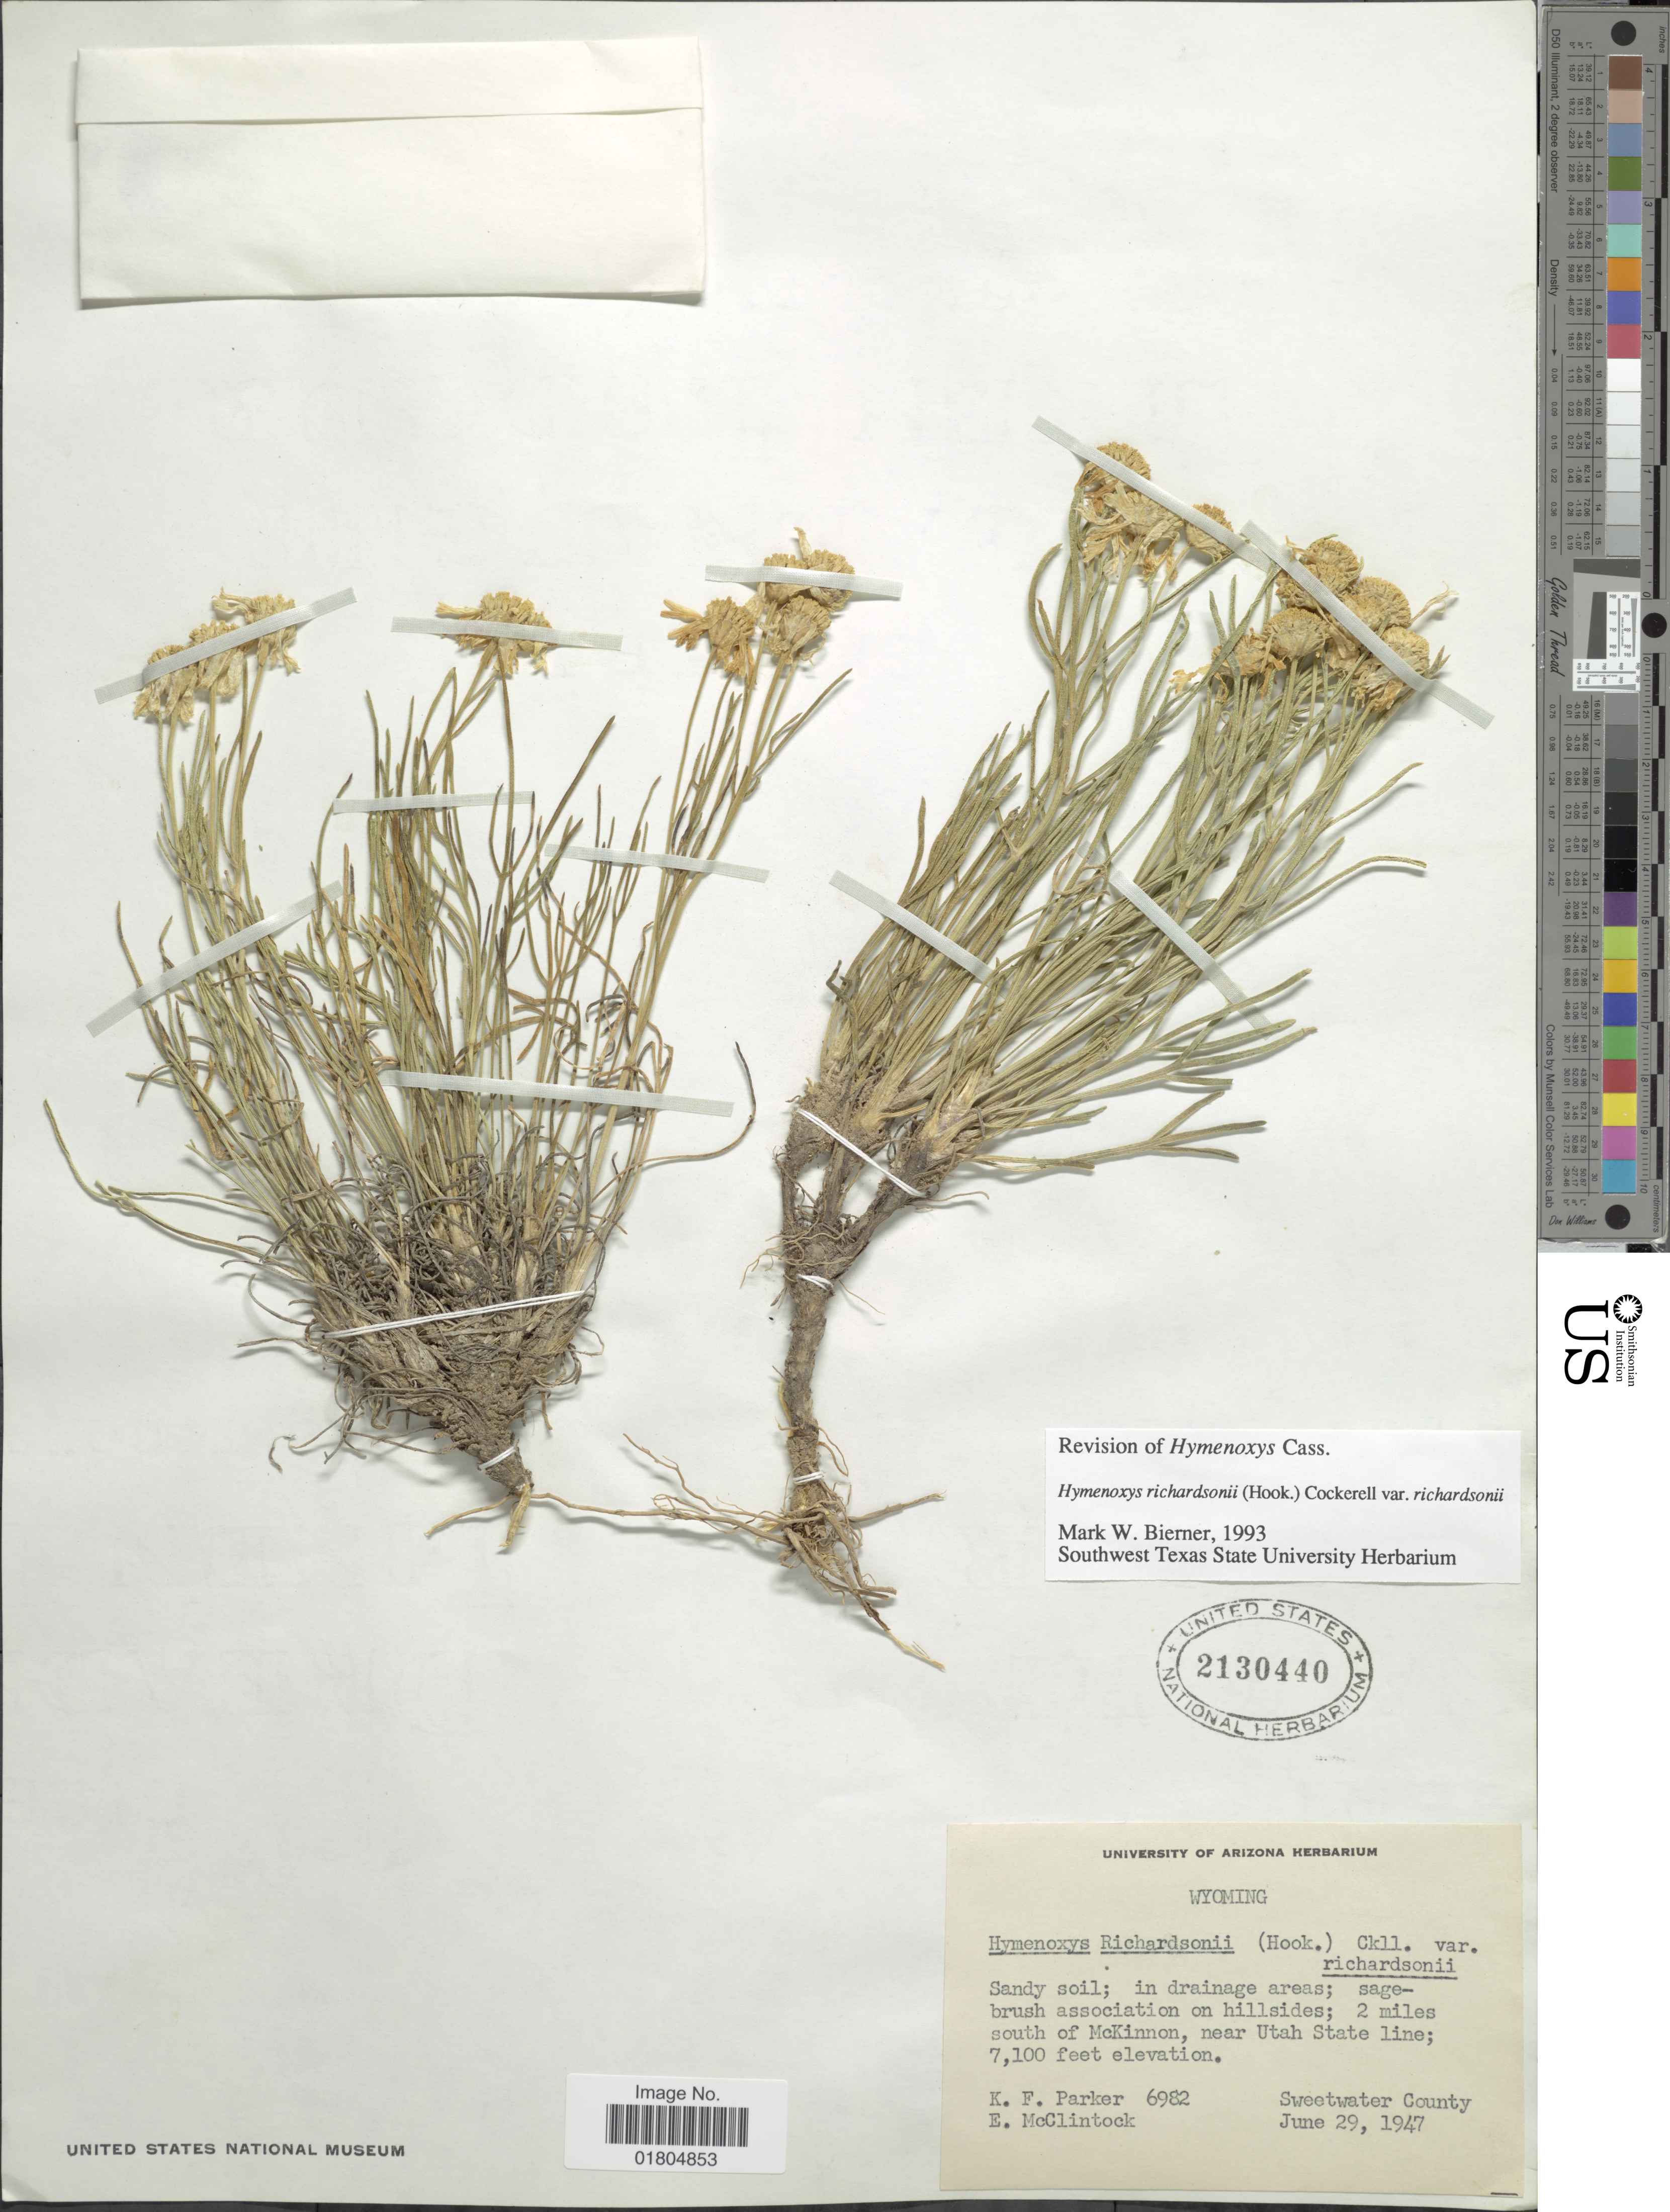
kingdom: Plantae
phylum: Tracheophyta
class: Magnoliopsida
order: Asterales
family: Asteraceae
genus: Hymenoxys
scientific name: Hymenoxys richardsonii var. richardsonii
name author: (Hook.) Cockerell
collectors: K. F. Parker & E. McClintock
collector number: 6982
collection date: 1947-06-29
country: United States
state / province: Wyoming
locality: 2 miles south of McKinnon, near Utah State line; Sweetwater County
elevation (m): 2164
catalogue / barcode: US 2130440